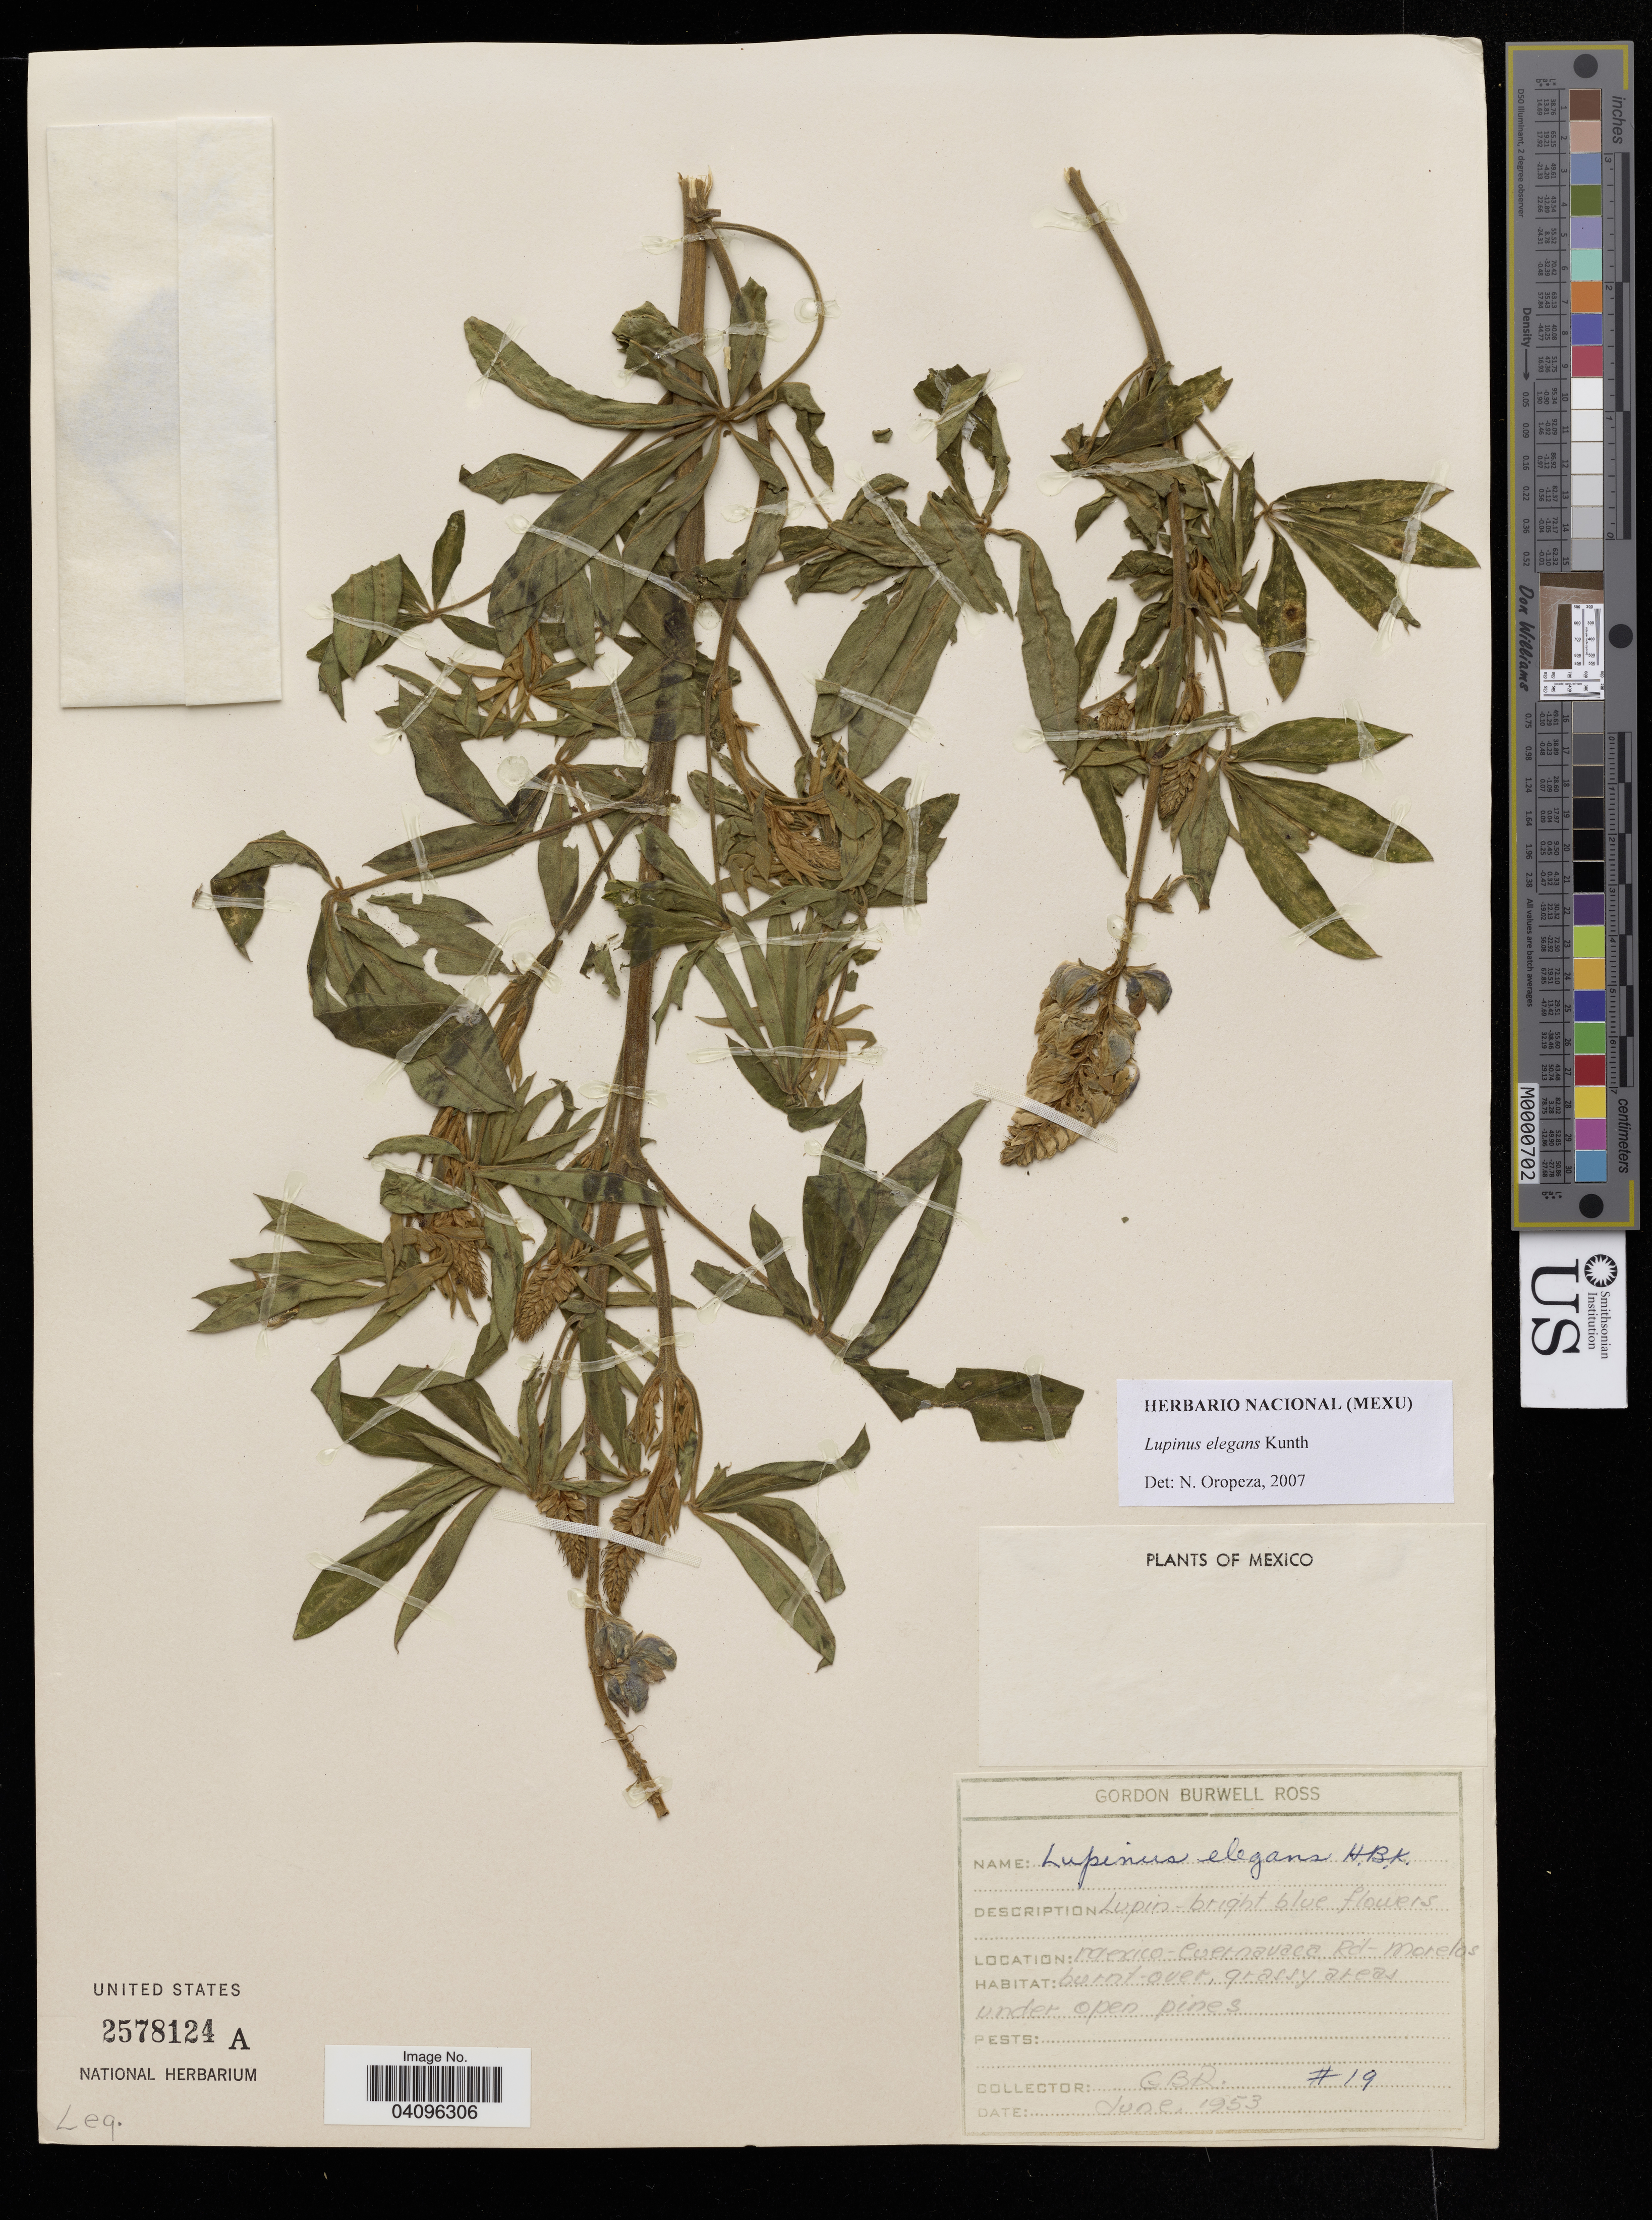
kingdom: Plantae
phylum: Tracheophyta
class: Magnoliopsida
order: Fabales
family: Fabaceae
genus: Lupinus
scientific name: Lupinus elegans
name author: Kunth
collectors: G. B. Ross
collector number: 19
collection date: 1953-06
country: Mexico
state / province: Morelos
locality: Cuernavaca Rd.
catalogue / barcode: US 2578124A